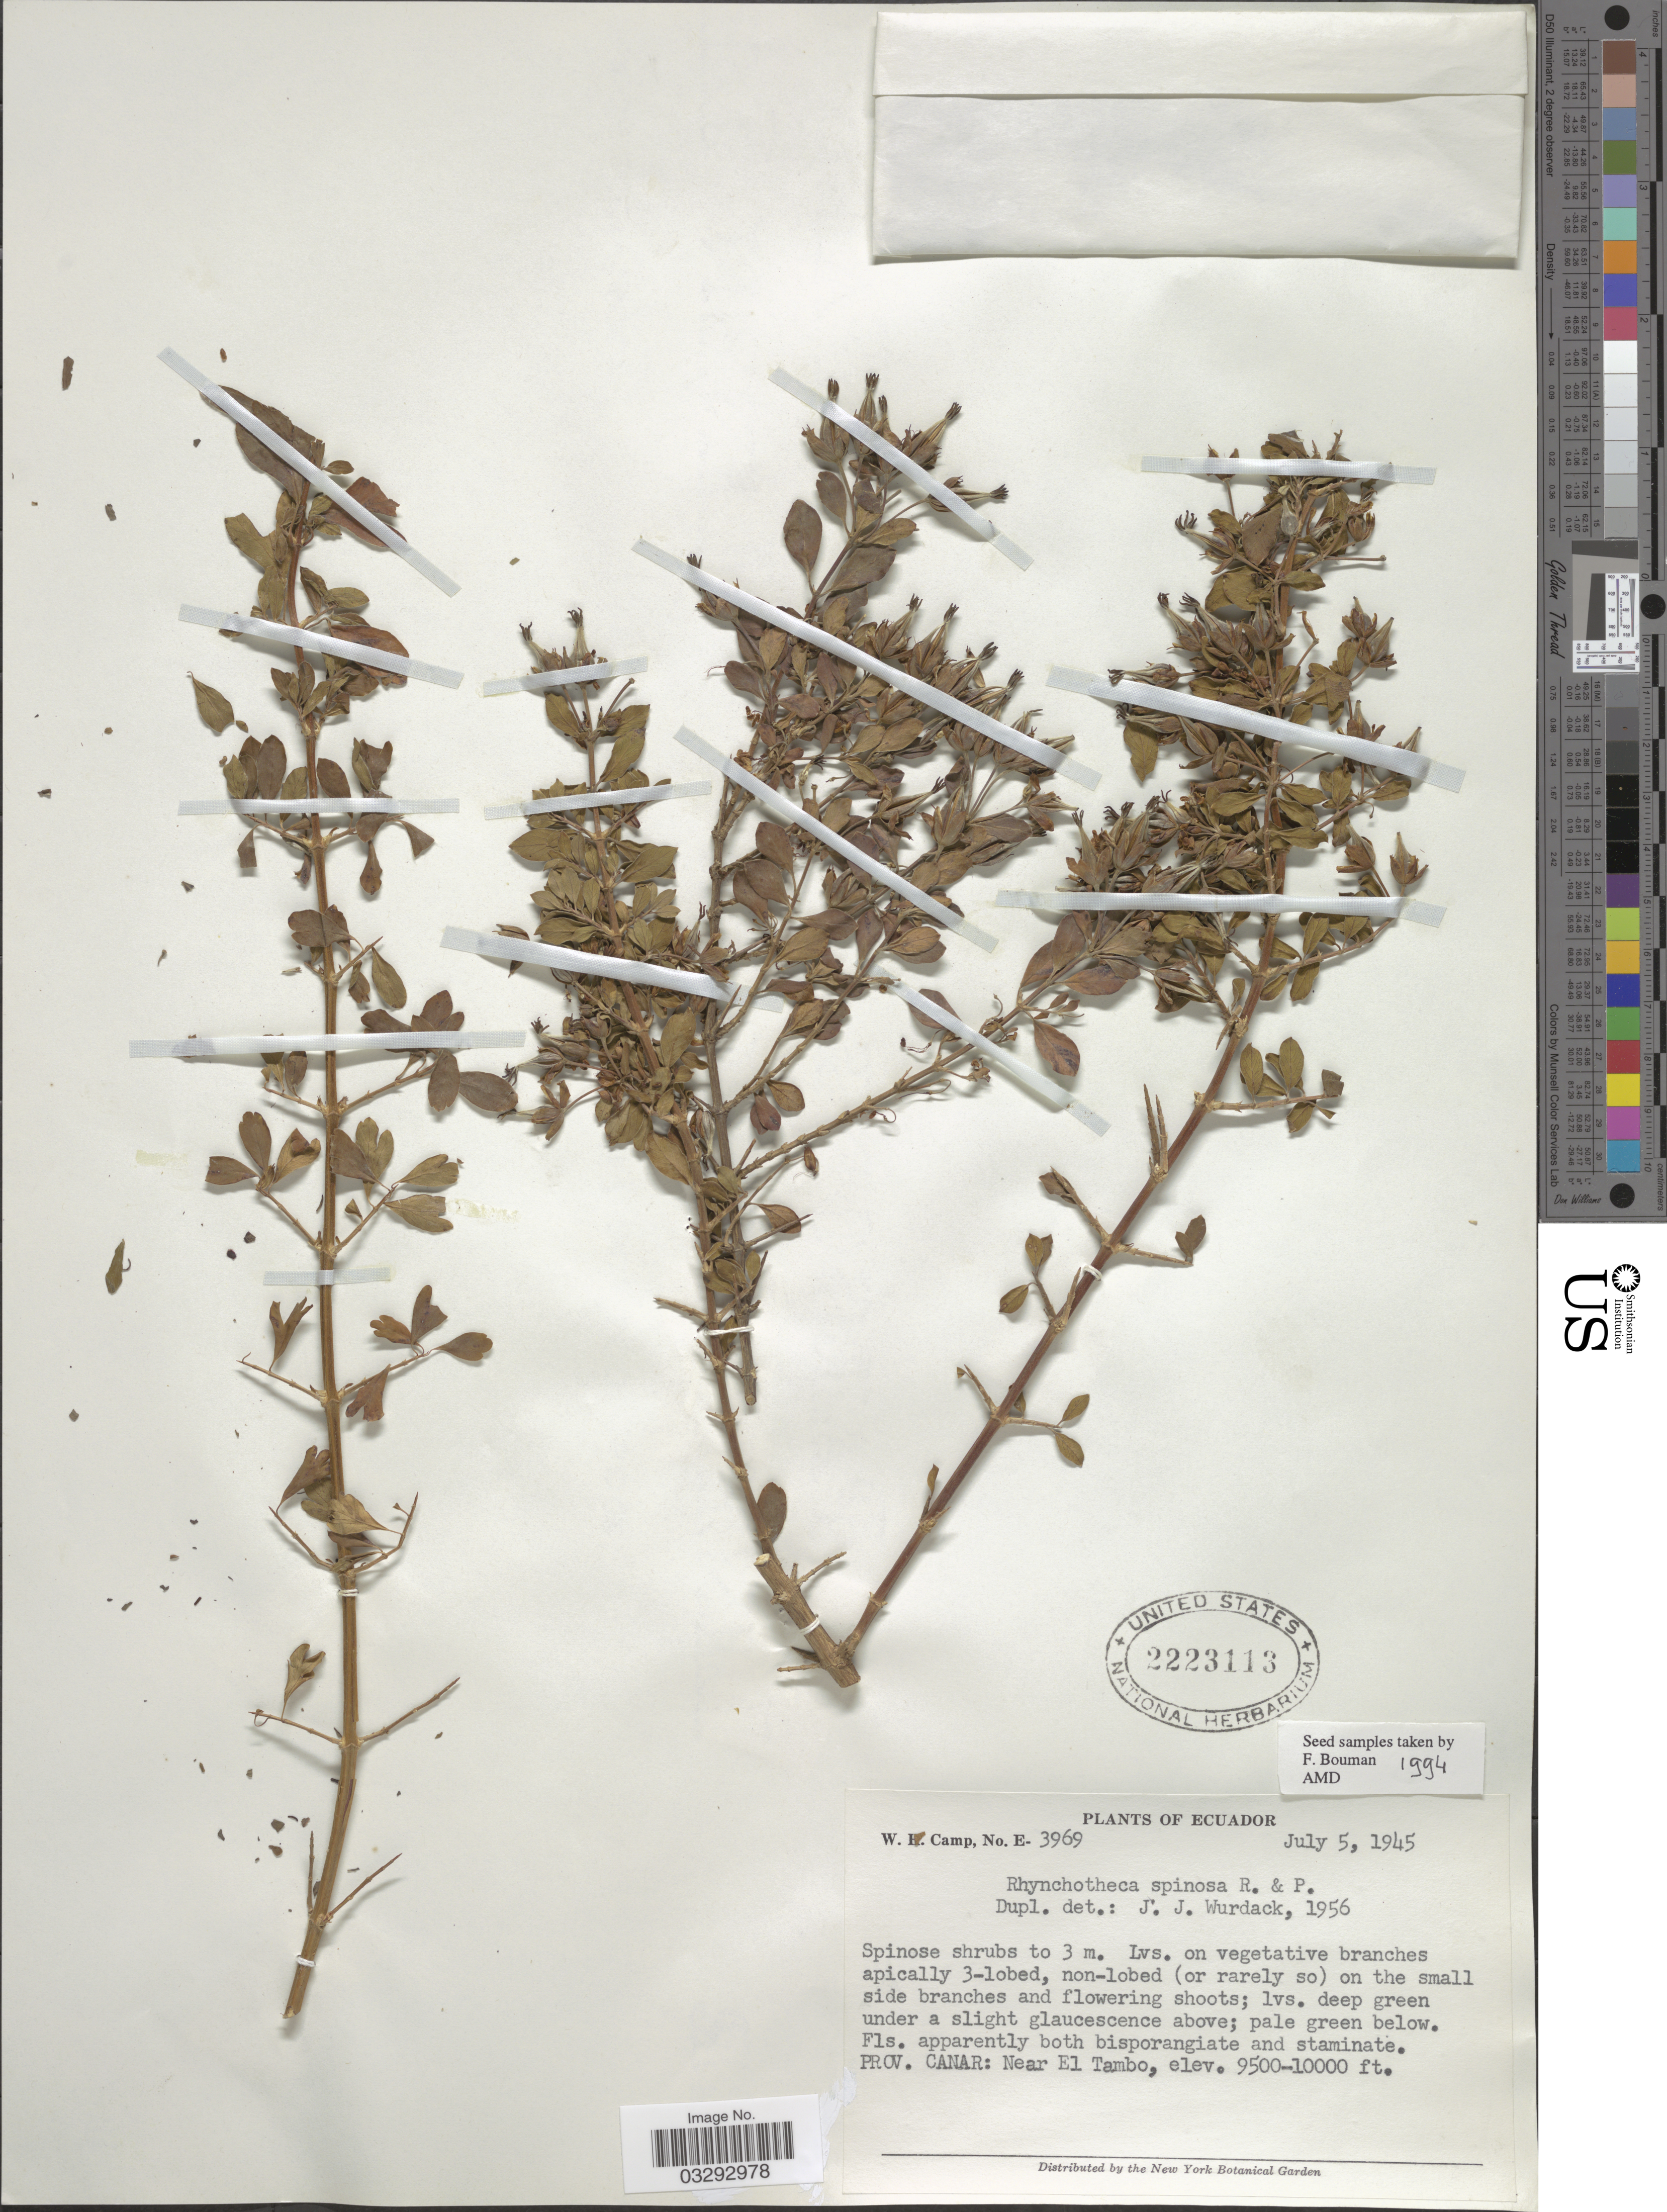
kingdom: Plantae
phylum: Tracheophyta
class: Magnoliopsida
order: Geraniales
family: Vivianiaceae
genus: Rhynchotheca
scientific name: Rhynchotheca spinosa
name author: Ruiz & Pav.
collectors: W. H. Camp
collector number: E-3969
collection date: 1945-07-05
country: Ecuador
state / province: Cañar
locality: Near El Tambo.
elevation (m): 2896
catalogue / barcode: US 2223113